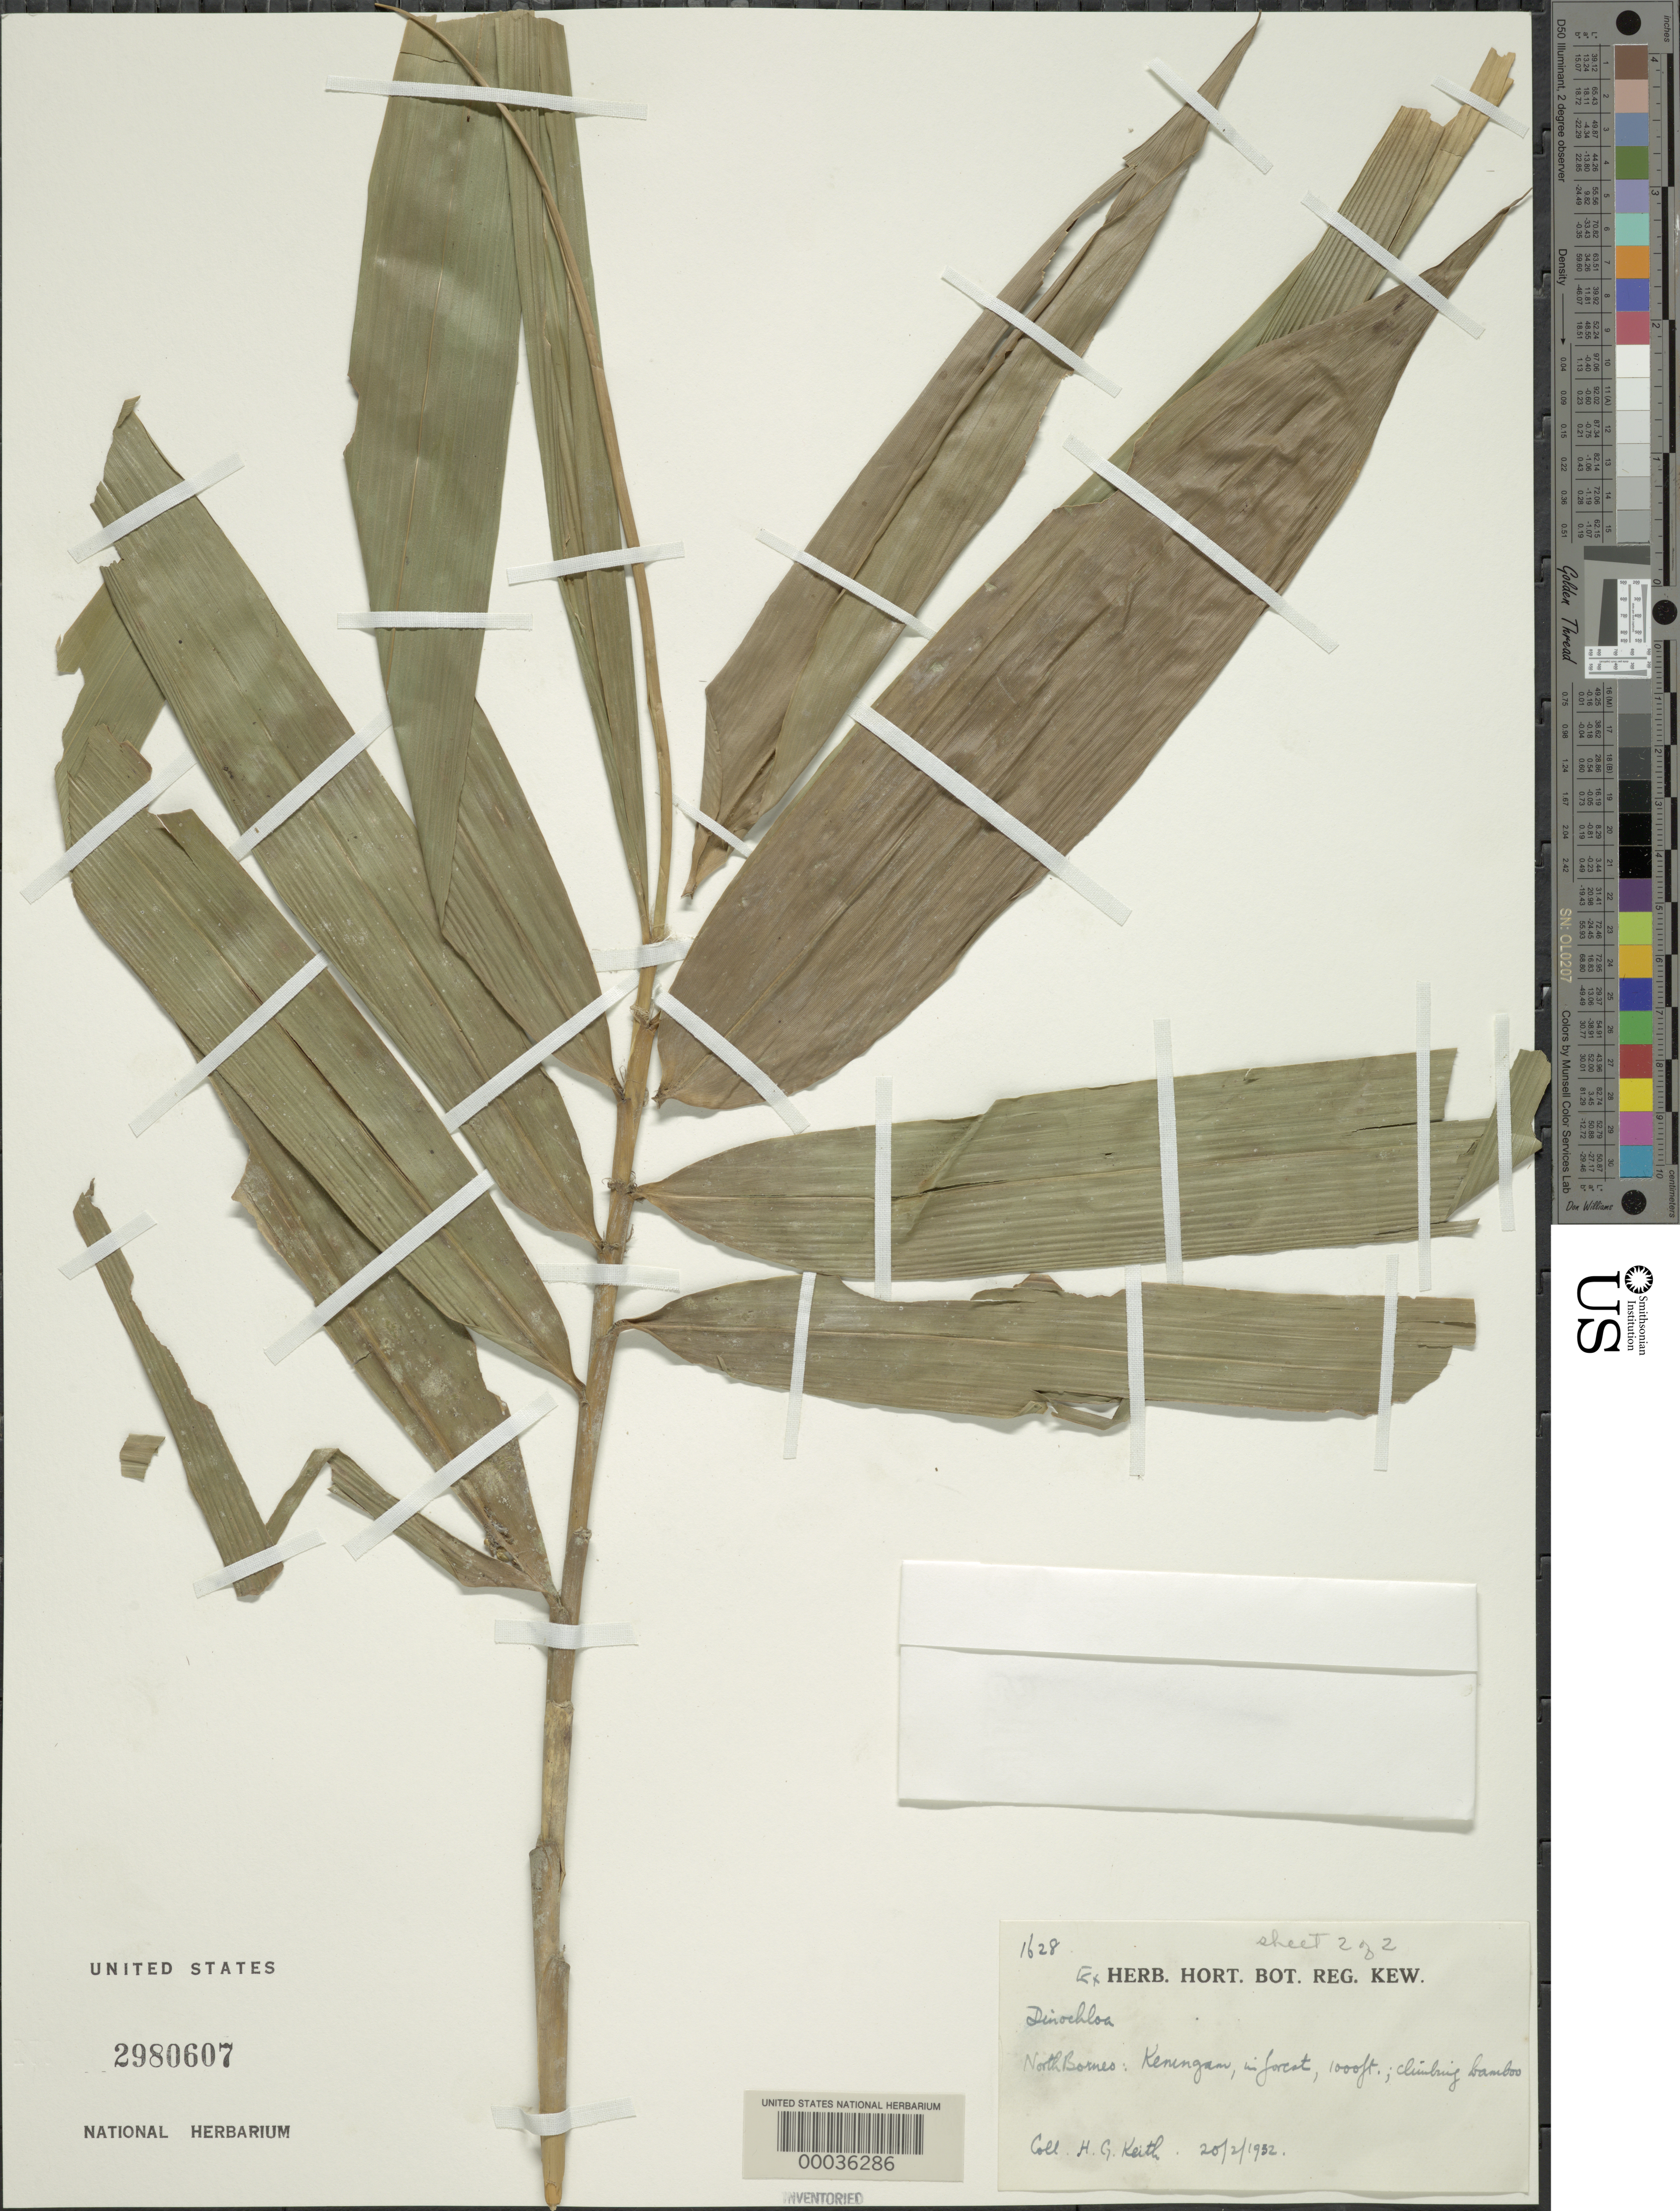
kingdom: Plantae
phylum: Tracheophyta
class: Liliopsida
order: Poales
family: Poaceae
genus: Dinochloa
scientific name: Dinochloa sp.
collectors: H. Keith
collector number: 1628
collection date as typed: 20 Feb 1932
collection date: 1932-02-20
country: Malaysia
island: Borneo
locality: Keningam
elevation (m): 305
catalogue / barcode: US 2980607